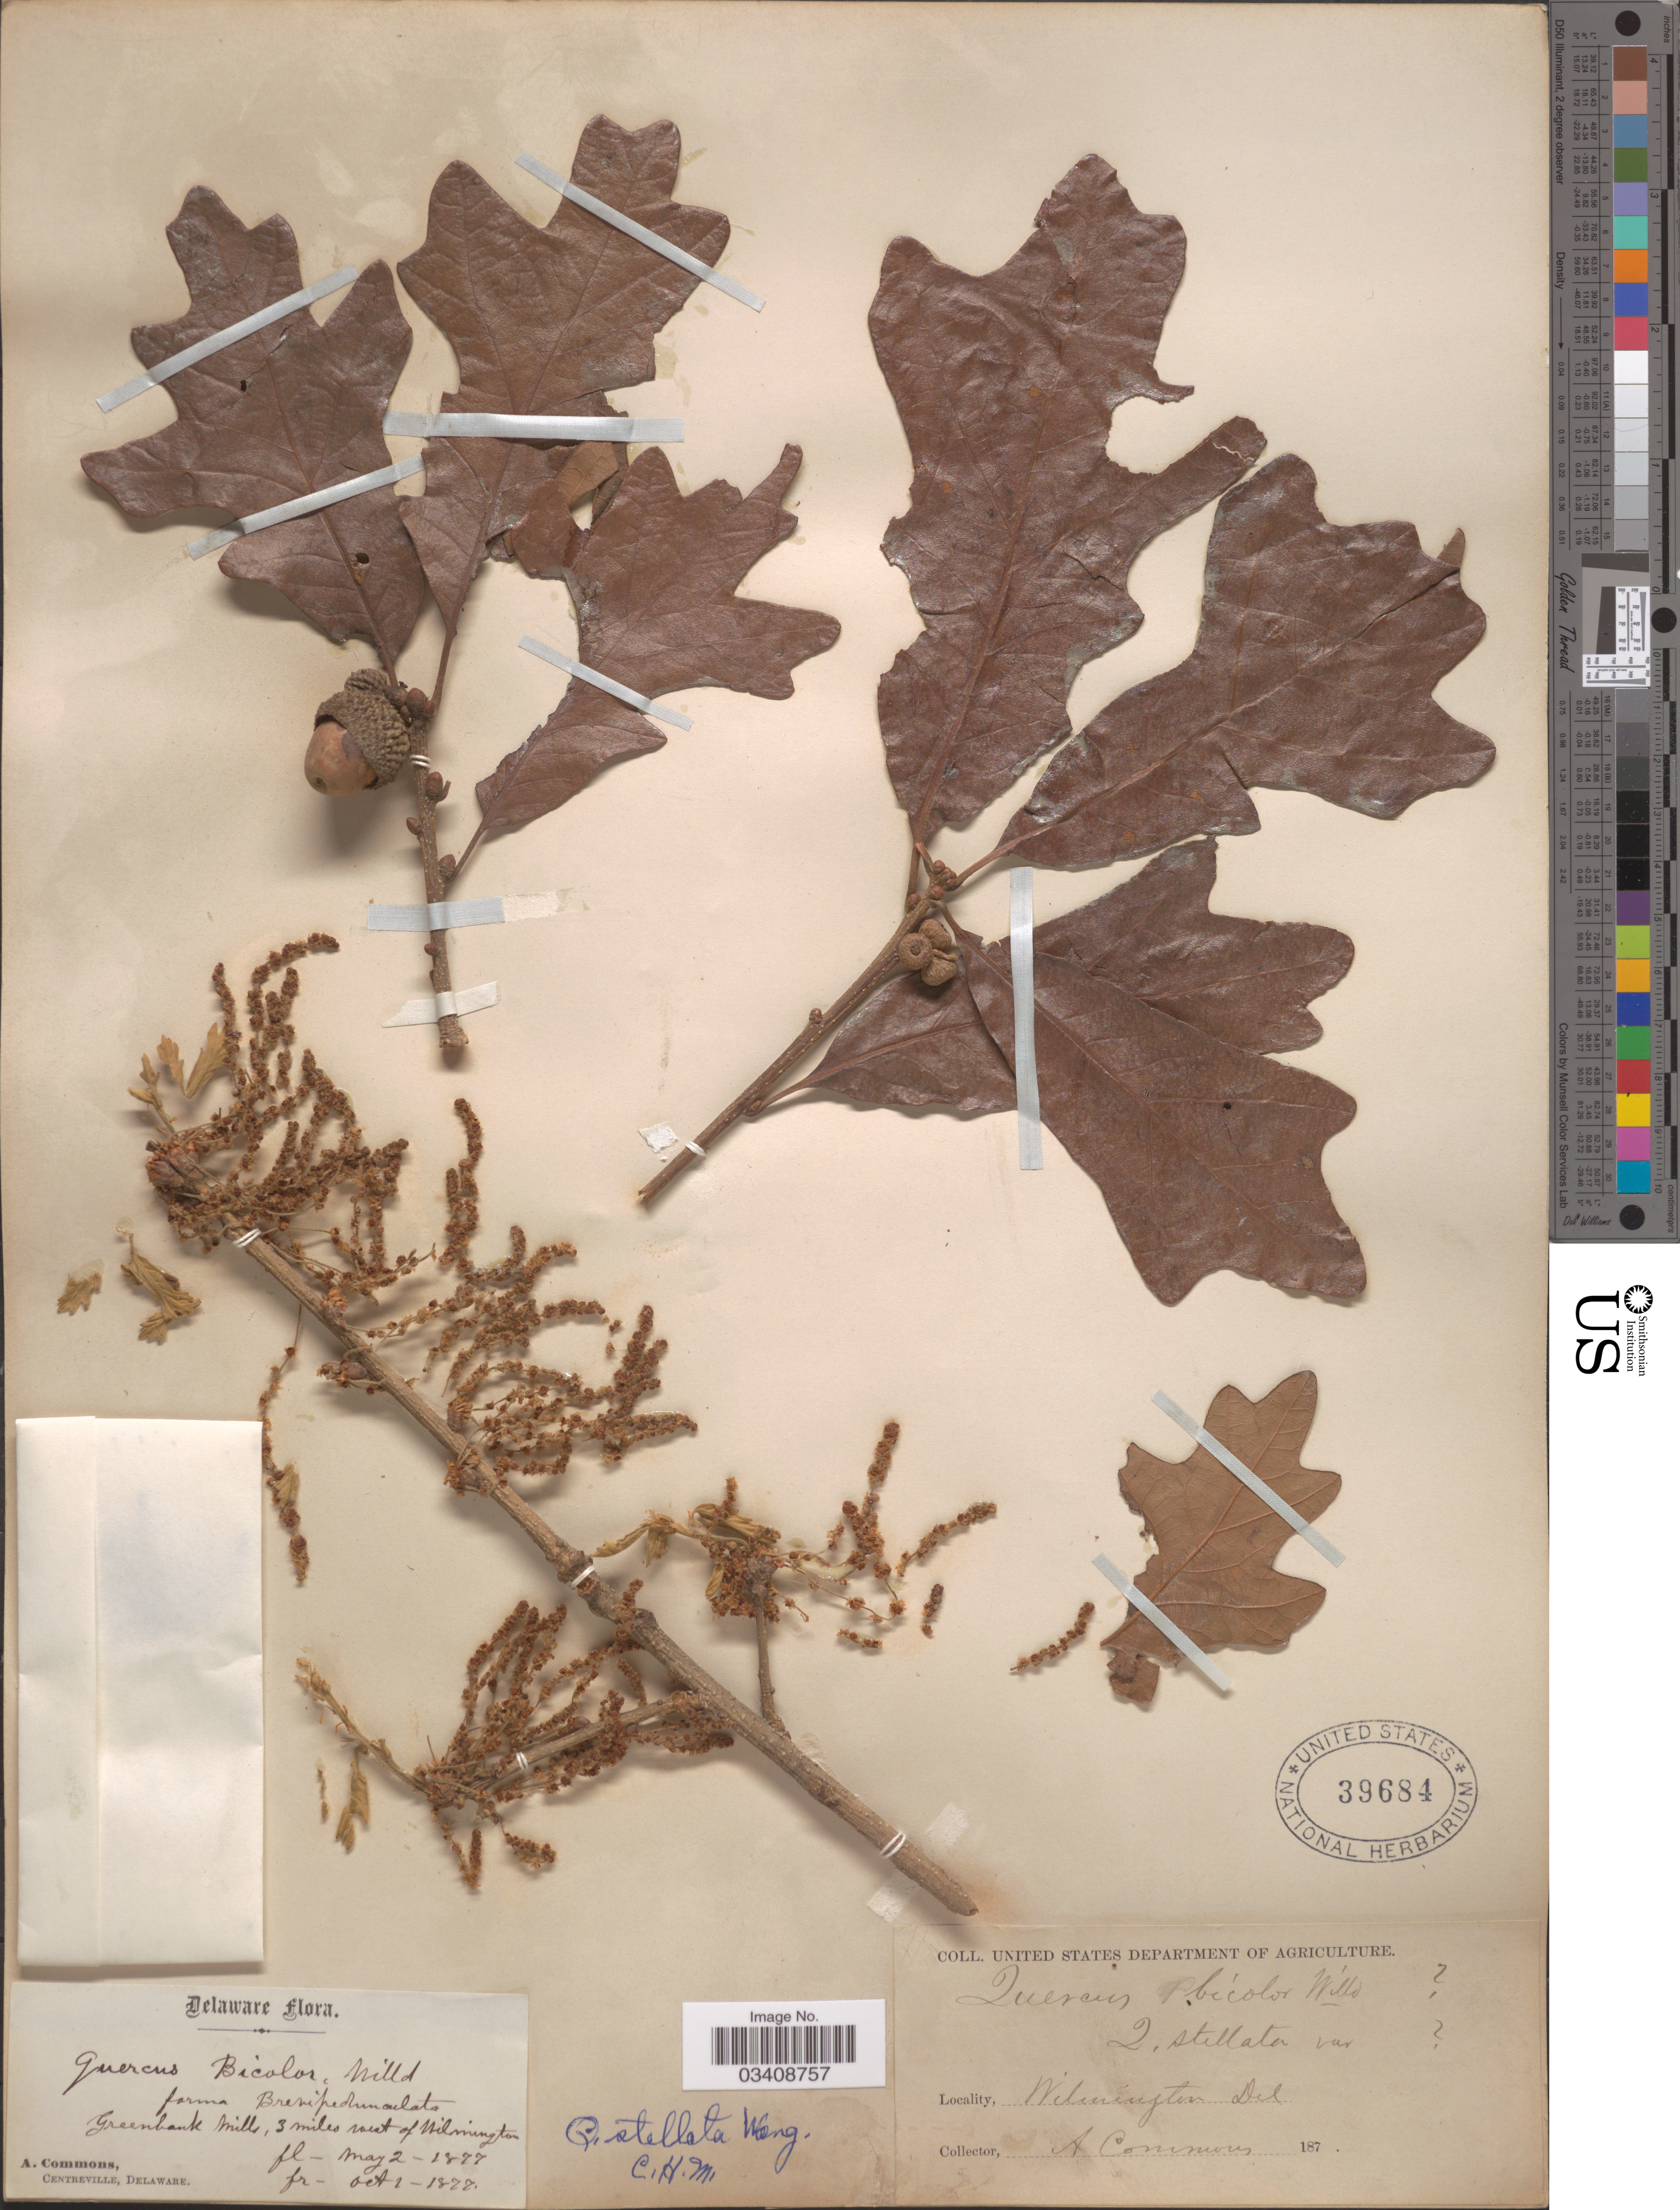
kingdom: Plantae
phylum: Tracheophyta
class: Magnoliopsida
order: Fagales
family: Fagaceae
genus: Quercus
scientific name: Quercus stellata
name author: Wangenh.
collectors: A. Commons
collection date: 1877-05-02/1877-10-02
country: United States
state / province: Delaware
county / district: New Castle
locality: Greenbank Mills, 3 miles west of Wilmington.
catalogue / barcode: US 39684